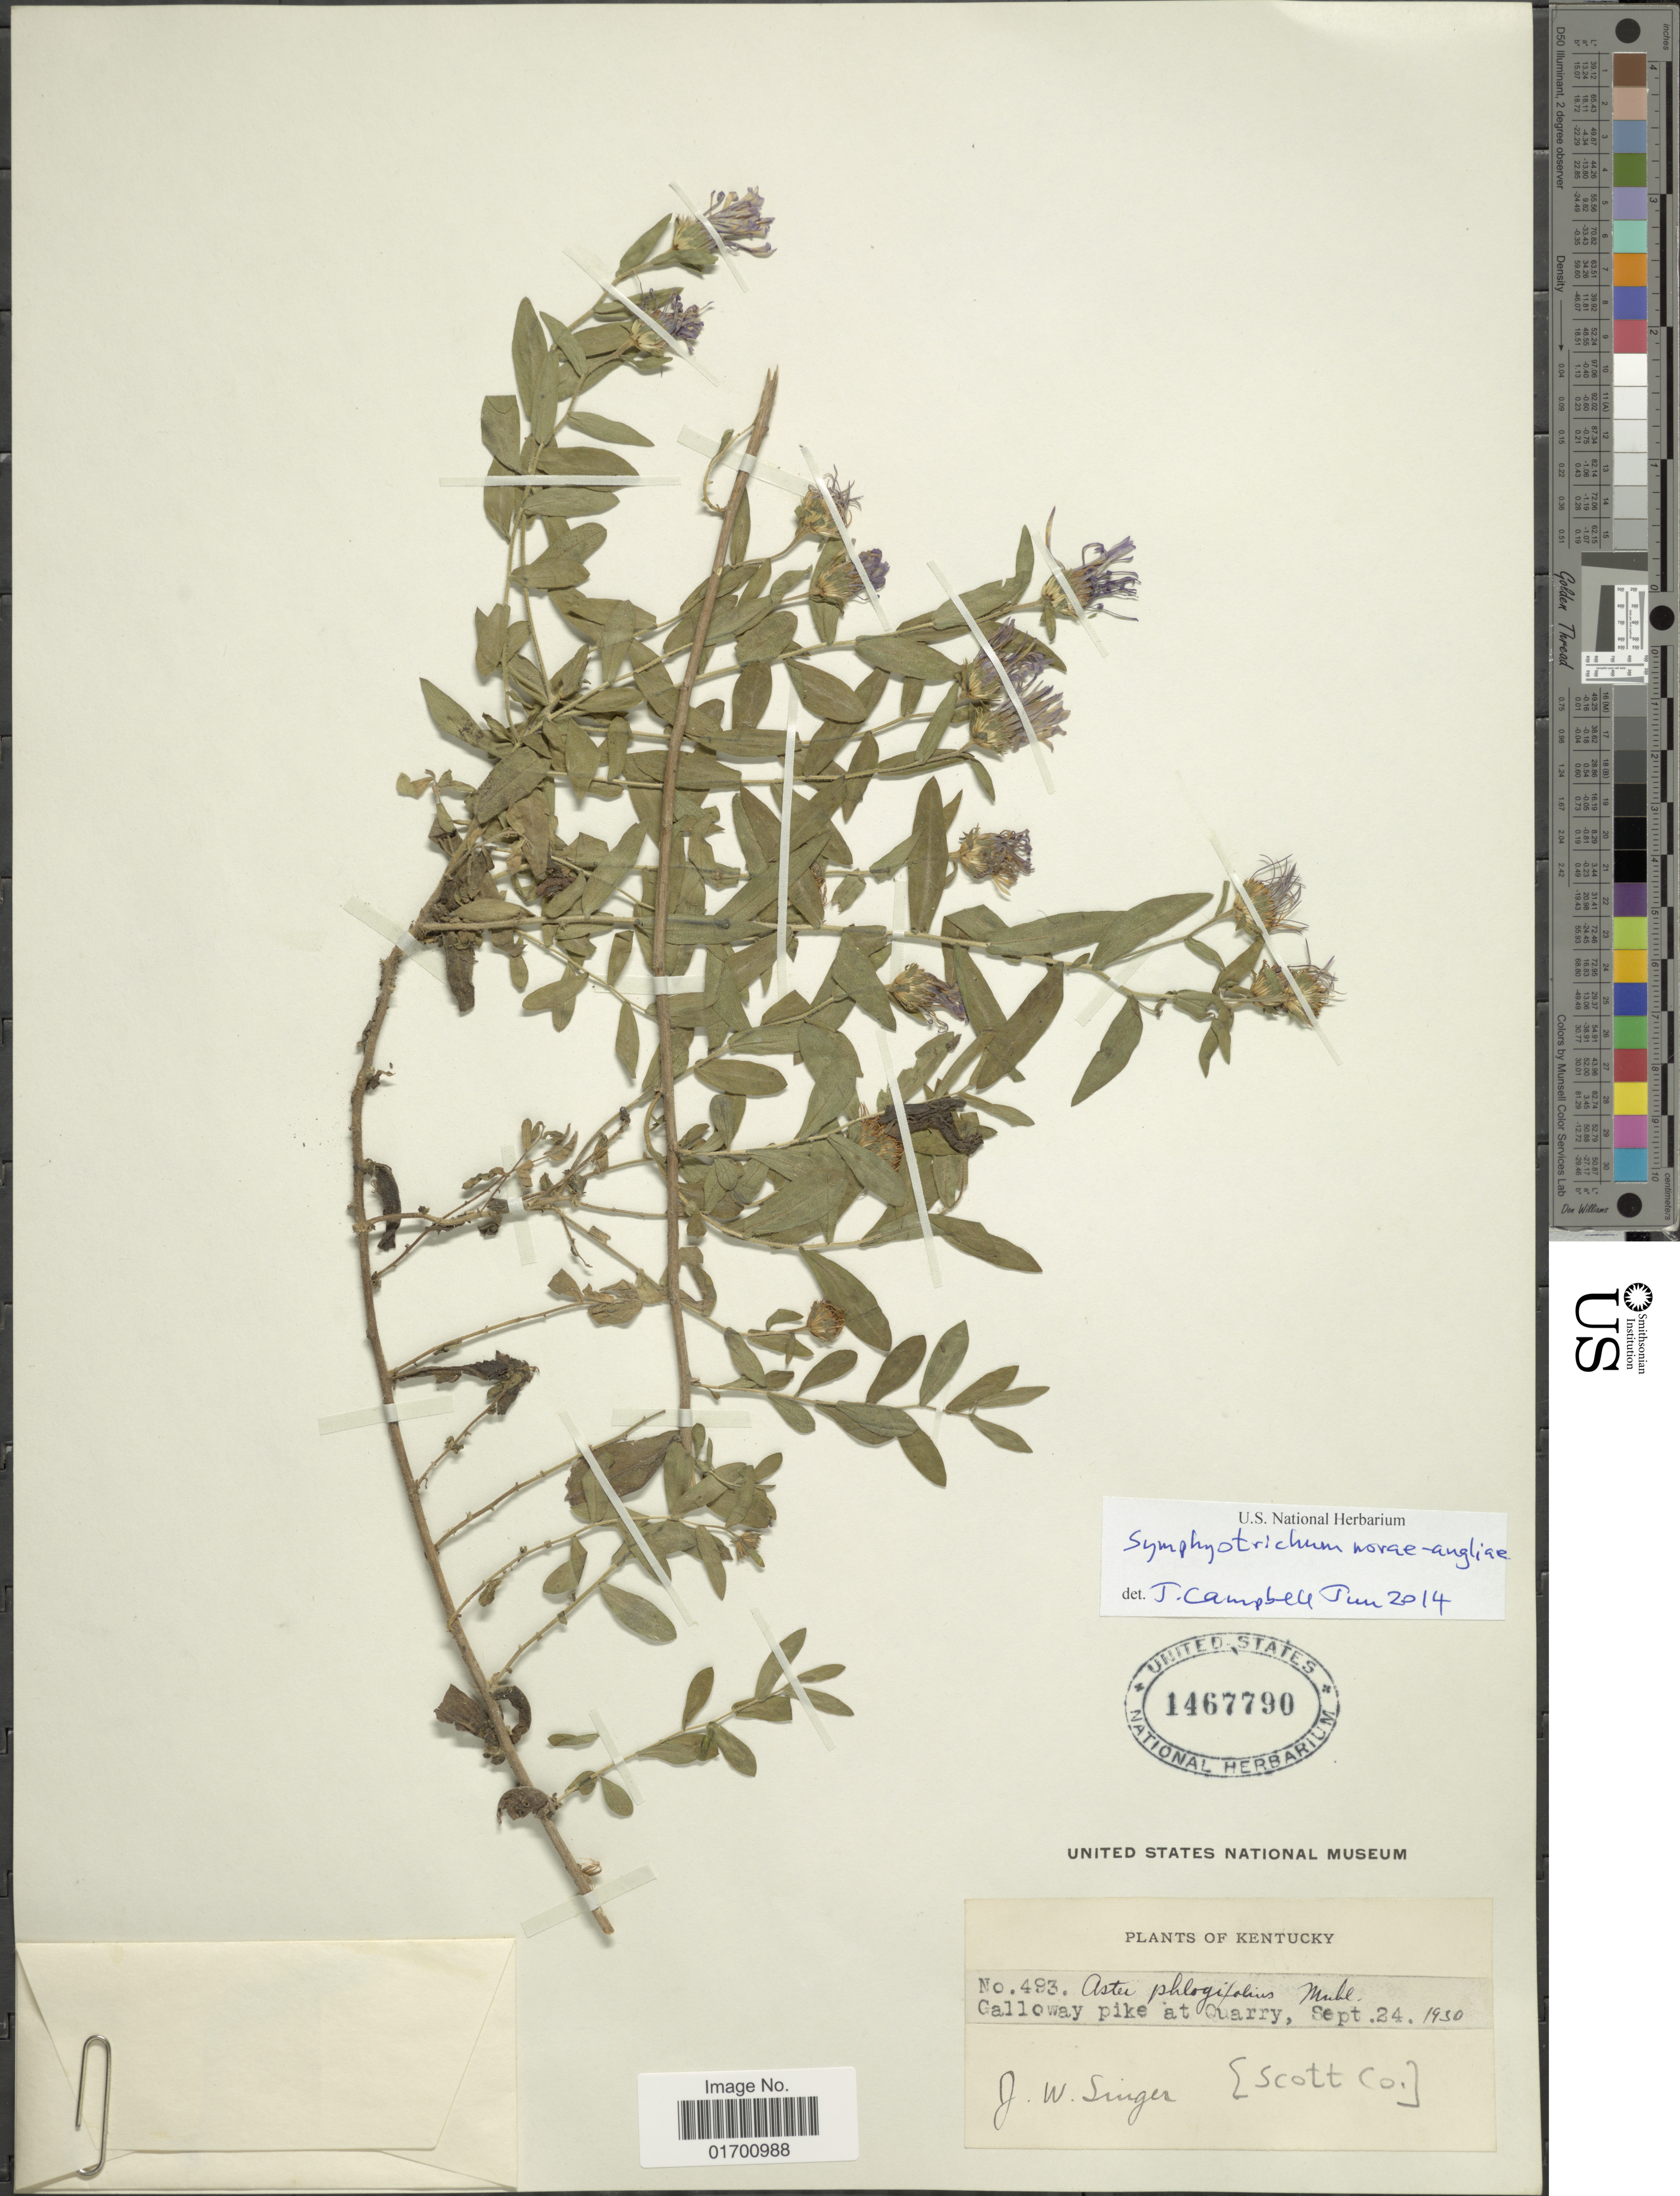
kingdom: Plantae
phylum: Tracheophyta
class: Magnoliopsida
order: Asterales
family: Asteraceae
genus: Symphyotrichum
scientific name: Symphyotrichum novae-angliae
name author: (L.) G.L. Nesom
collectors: J. EW. Singer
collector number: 493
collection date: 1930-09-24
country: United States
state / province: Kentucky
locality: Galloway pike at Quarry. [Scott Co.]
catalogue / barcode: US 1467790